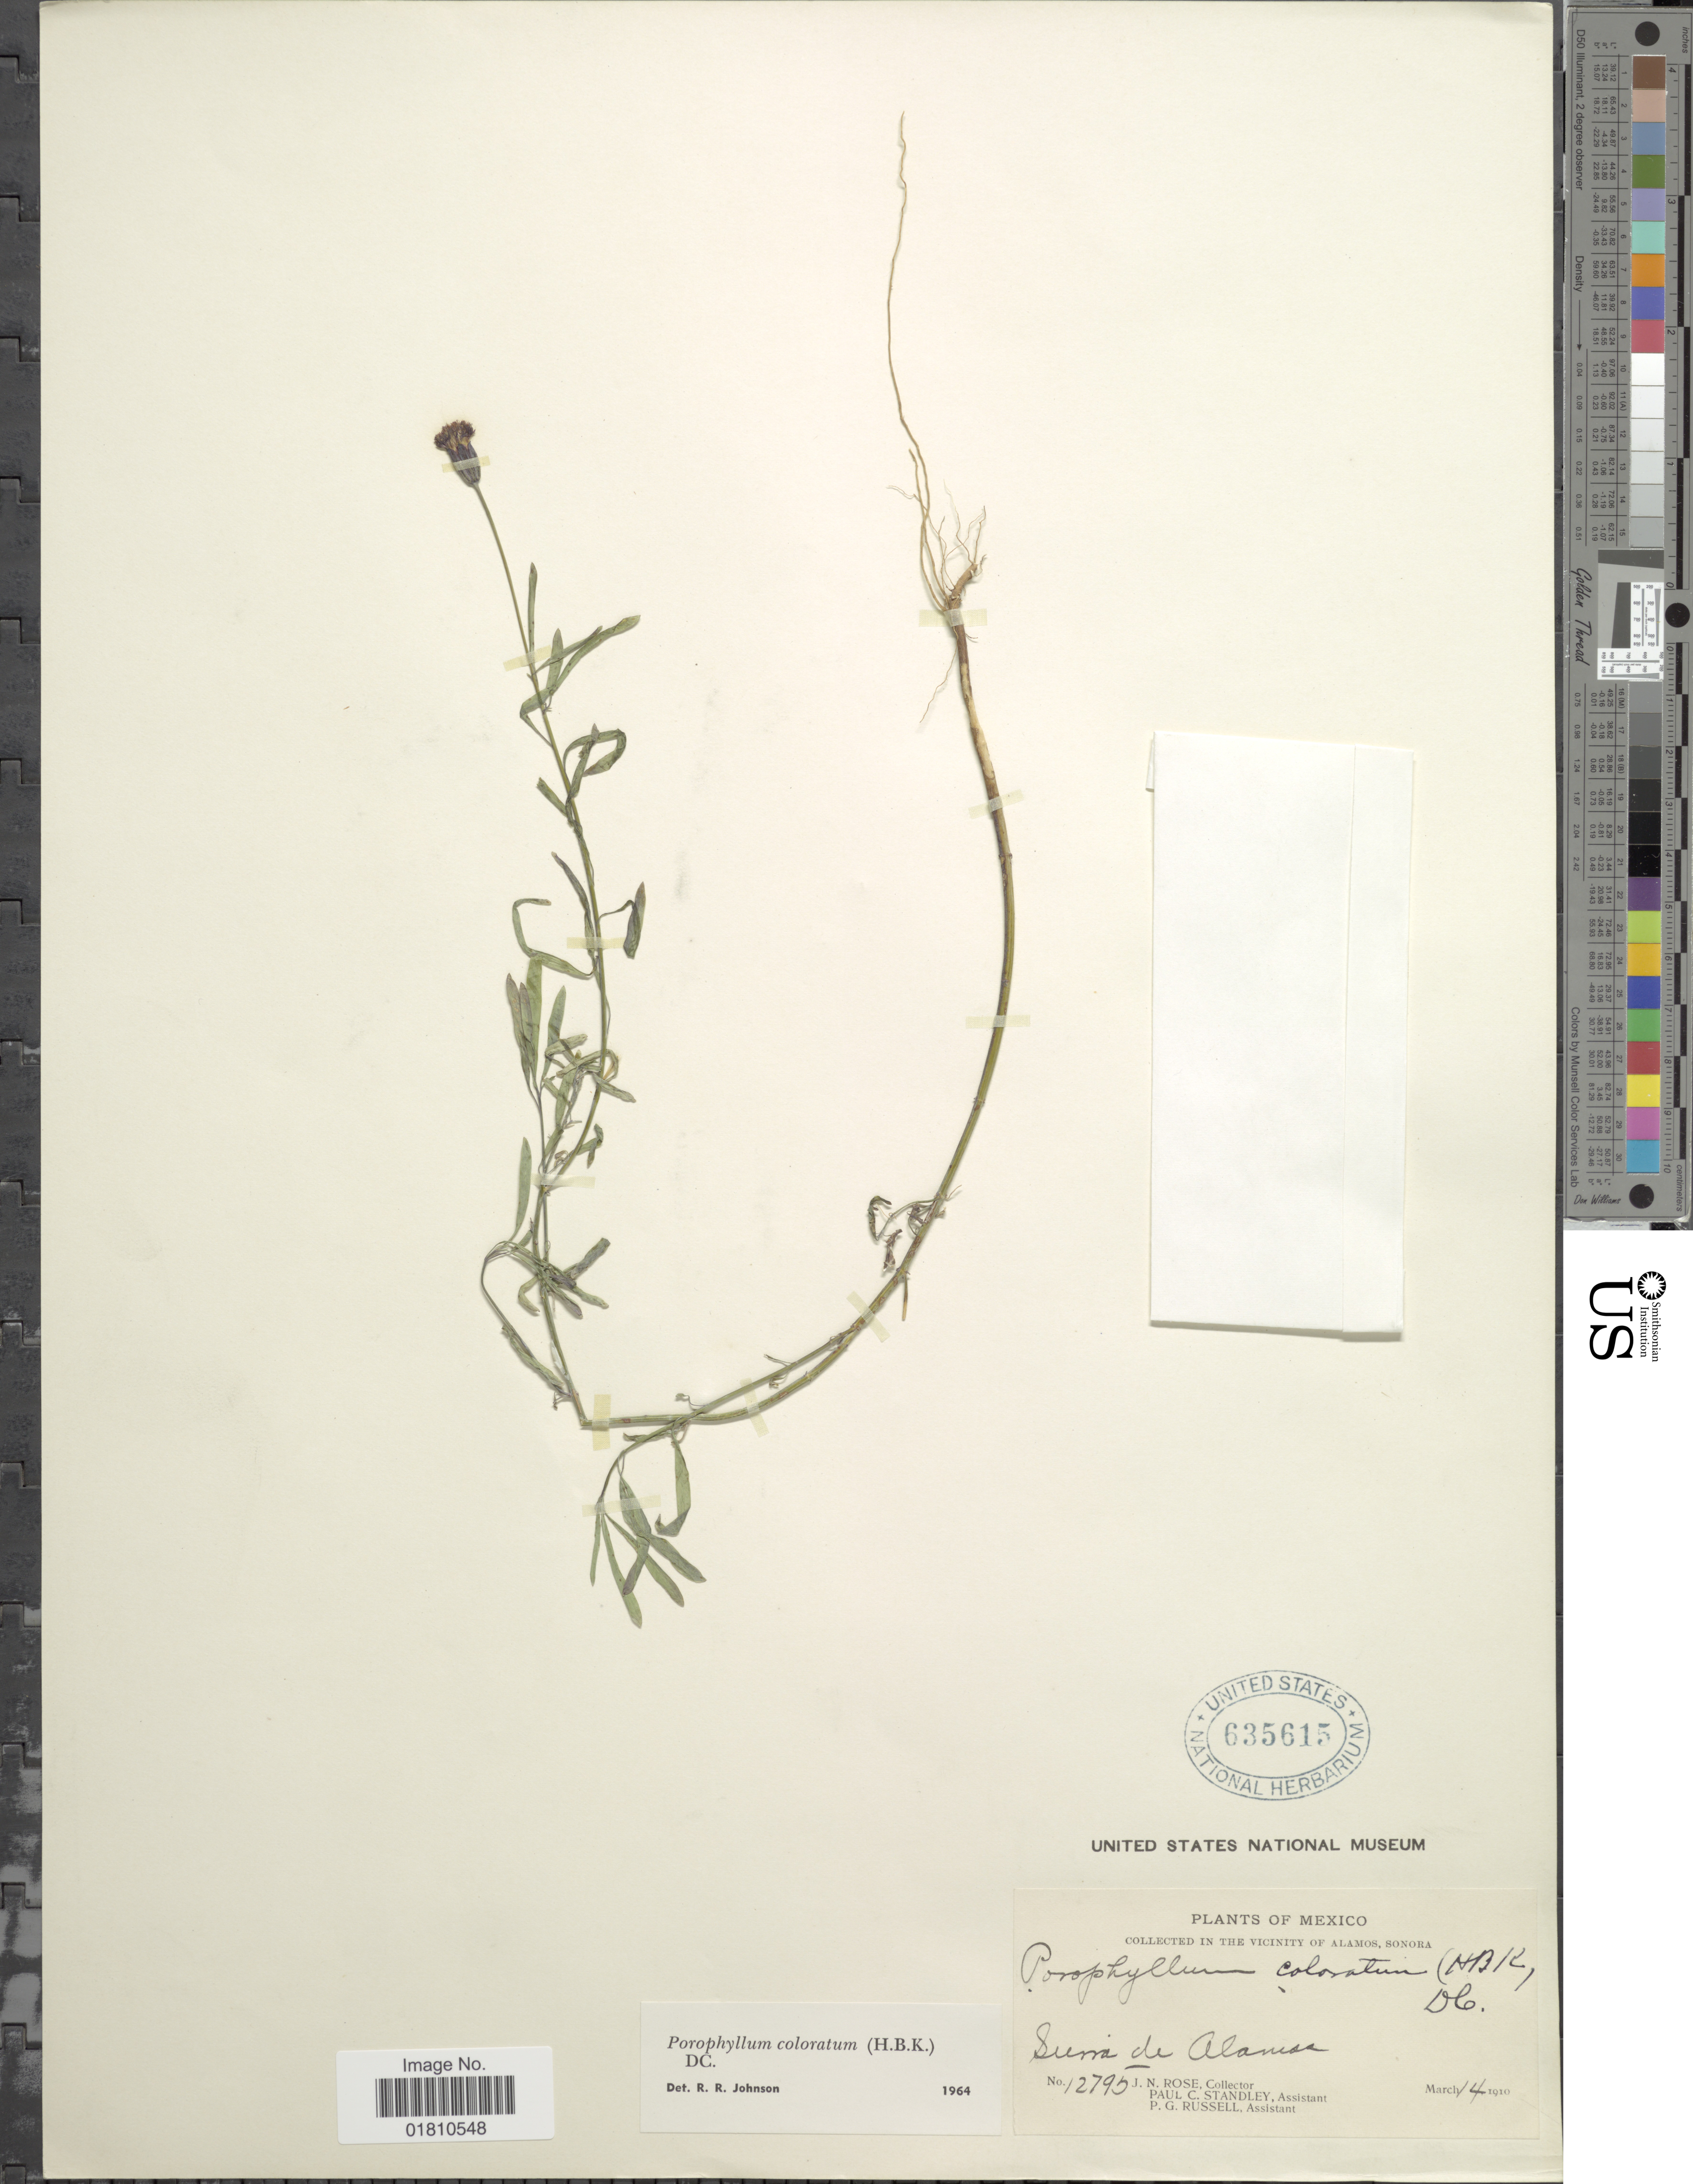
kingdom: Plantae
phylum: Tracheophyta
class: Magnoliopsida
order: Asterales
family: Asteraceae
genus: Porophyllum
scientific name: Porophyllum coloratum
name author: (Kunth) DC.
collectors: J. N. Rose, P. C. Standley & P. G. Russell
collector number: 12795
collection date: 1910-03-14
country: Mexico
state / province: Sonora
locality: Vicinity of Alamos, Sierra de Alamos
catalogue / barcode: US 635615